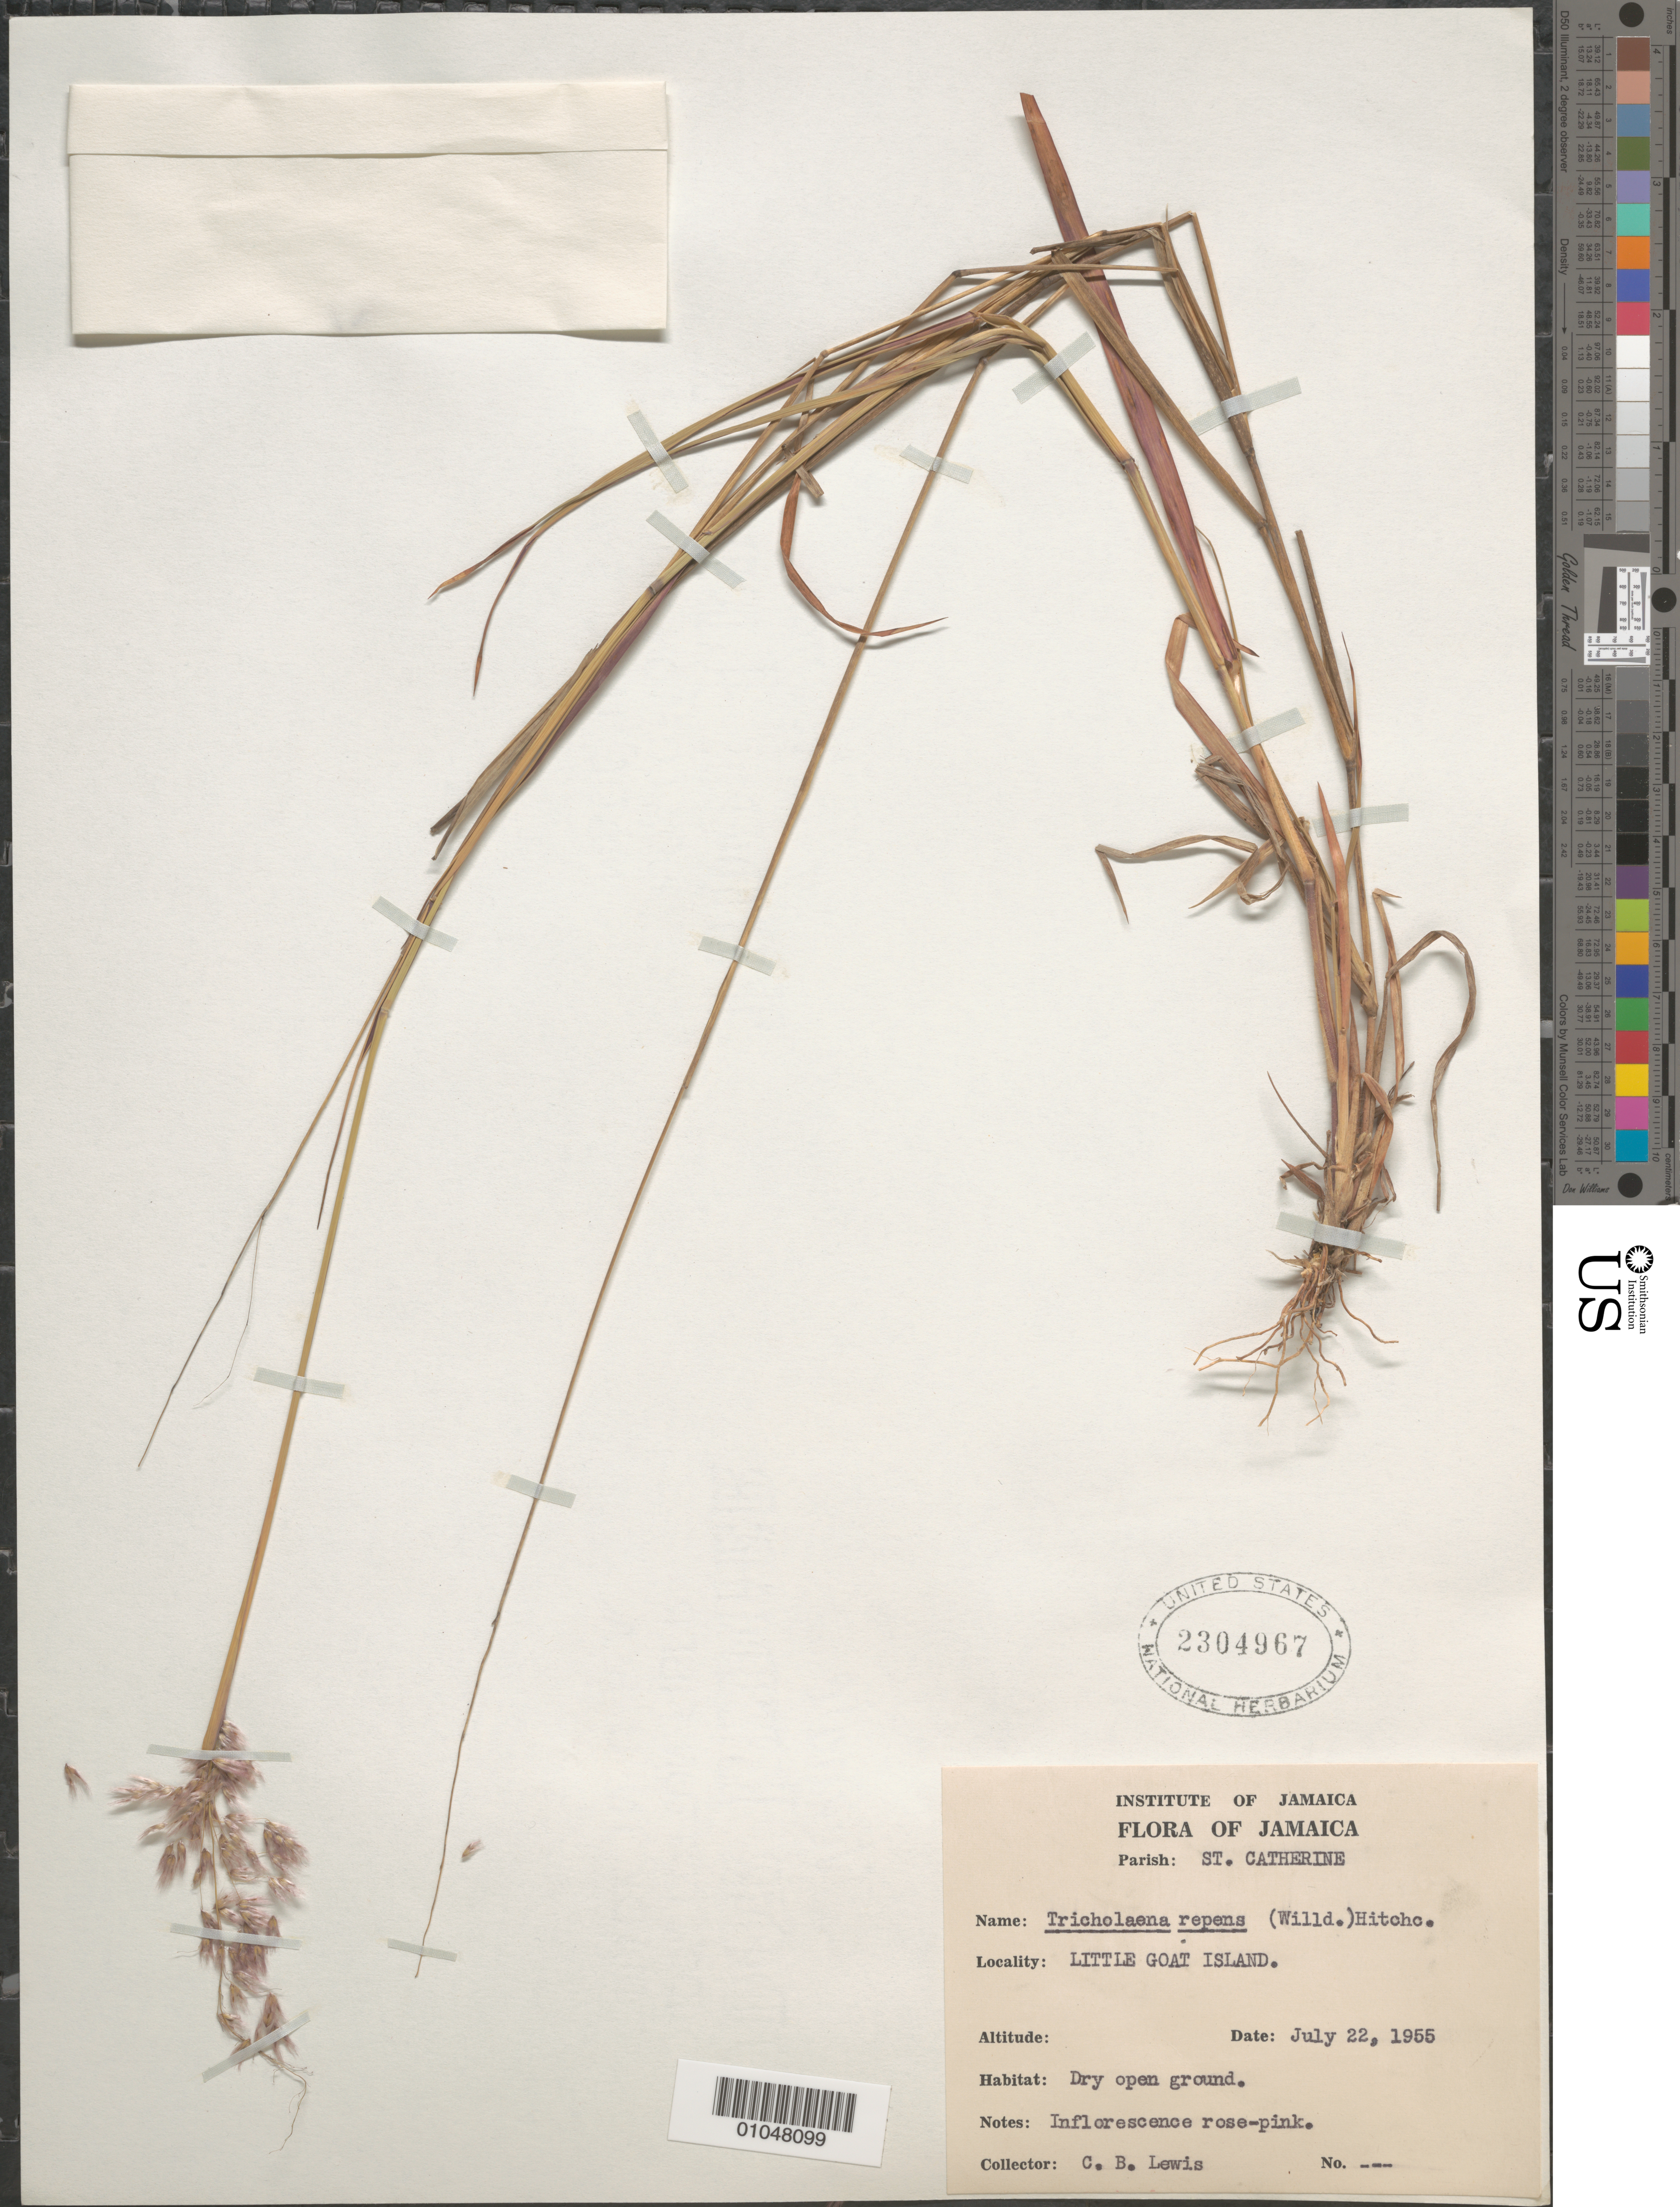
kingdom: Plantae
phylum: Tracheophyta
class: Liliopsida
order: Poales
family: Poaceae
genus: Rhynchelytrum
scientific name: Rhynchelytrum repens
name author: (Willd.) C.E. Hubb.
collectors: C. B. Lewis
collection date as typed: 22 Jul 1955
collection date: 1955-07-22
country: Jamaica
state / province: Saint Catherine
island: Jamaica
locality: Little Goat Island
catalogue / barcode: US 2304967